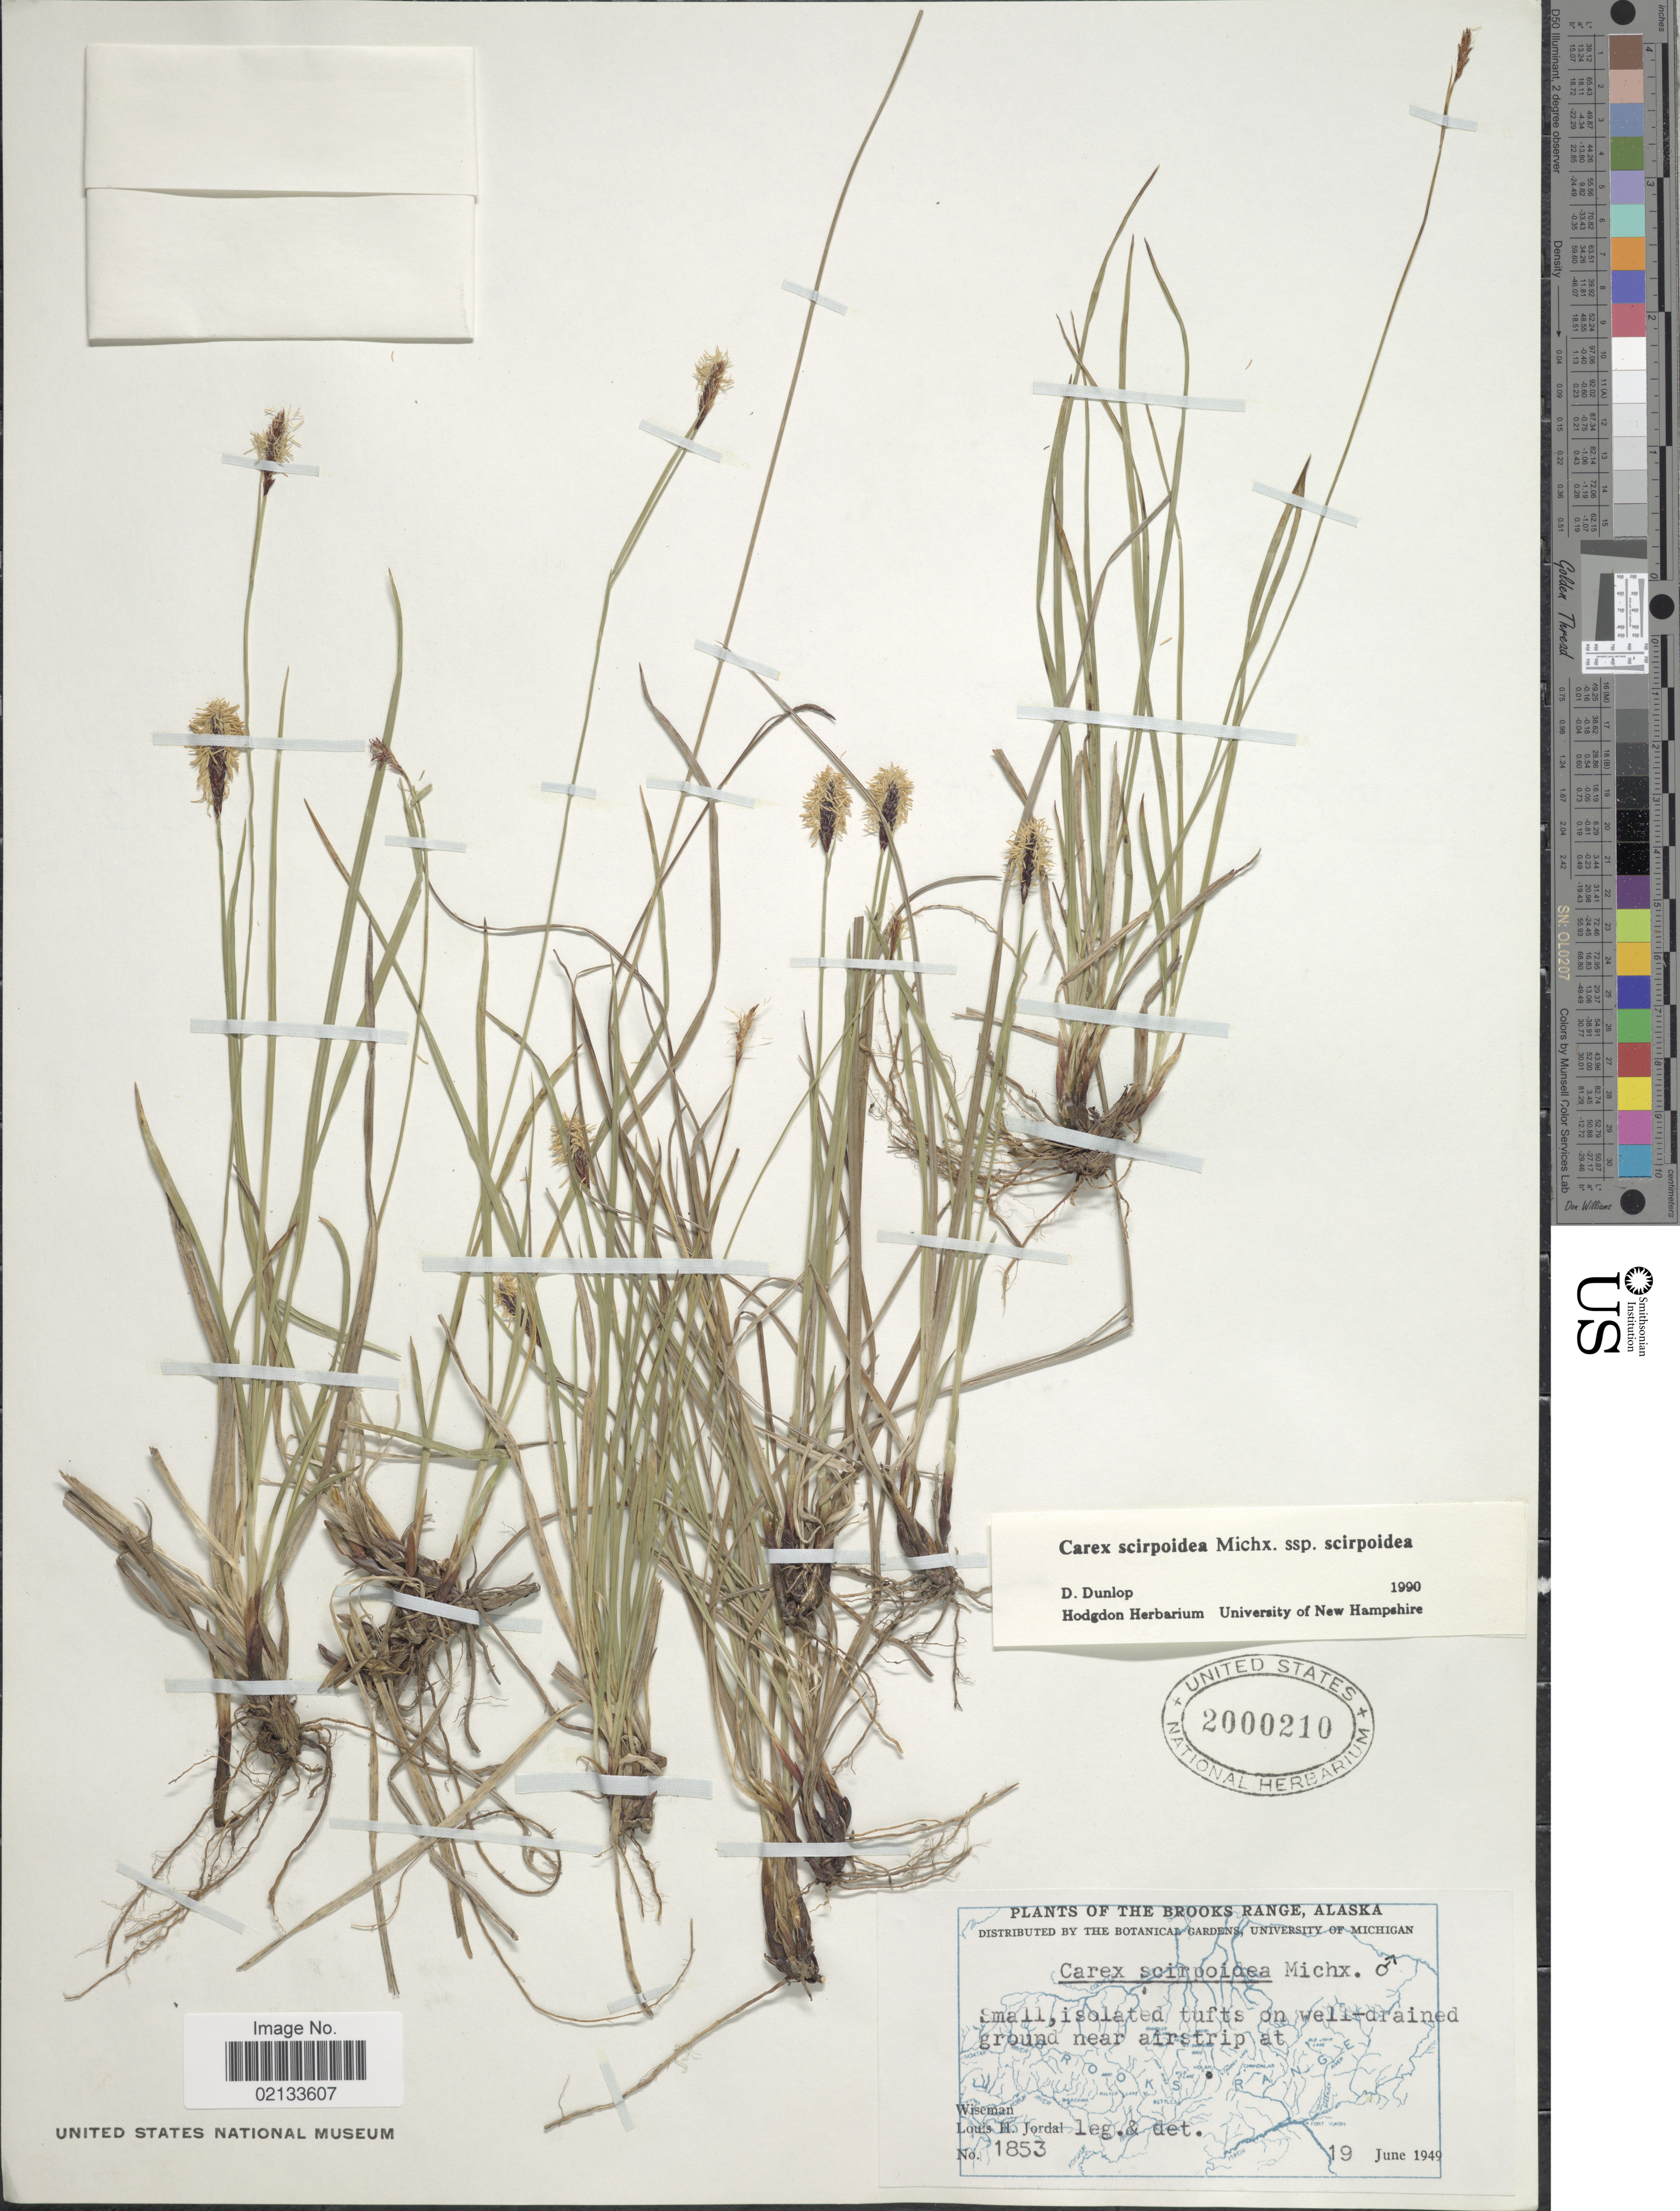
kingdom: Plantae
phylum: Tracheophyta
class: Liliopsida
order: Poales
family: Cyperaceae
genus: Carex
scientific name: Carex scirpoidea subsp. scirpoidea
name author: Michx.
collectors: L. Jordal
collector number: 1853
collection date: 1949-06-19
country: United States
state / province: Alaska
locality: The Brooks Range, Small isolated tufts on well-drained ground near airstrip at Wiseman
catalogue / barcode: US 2000210